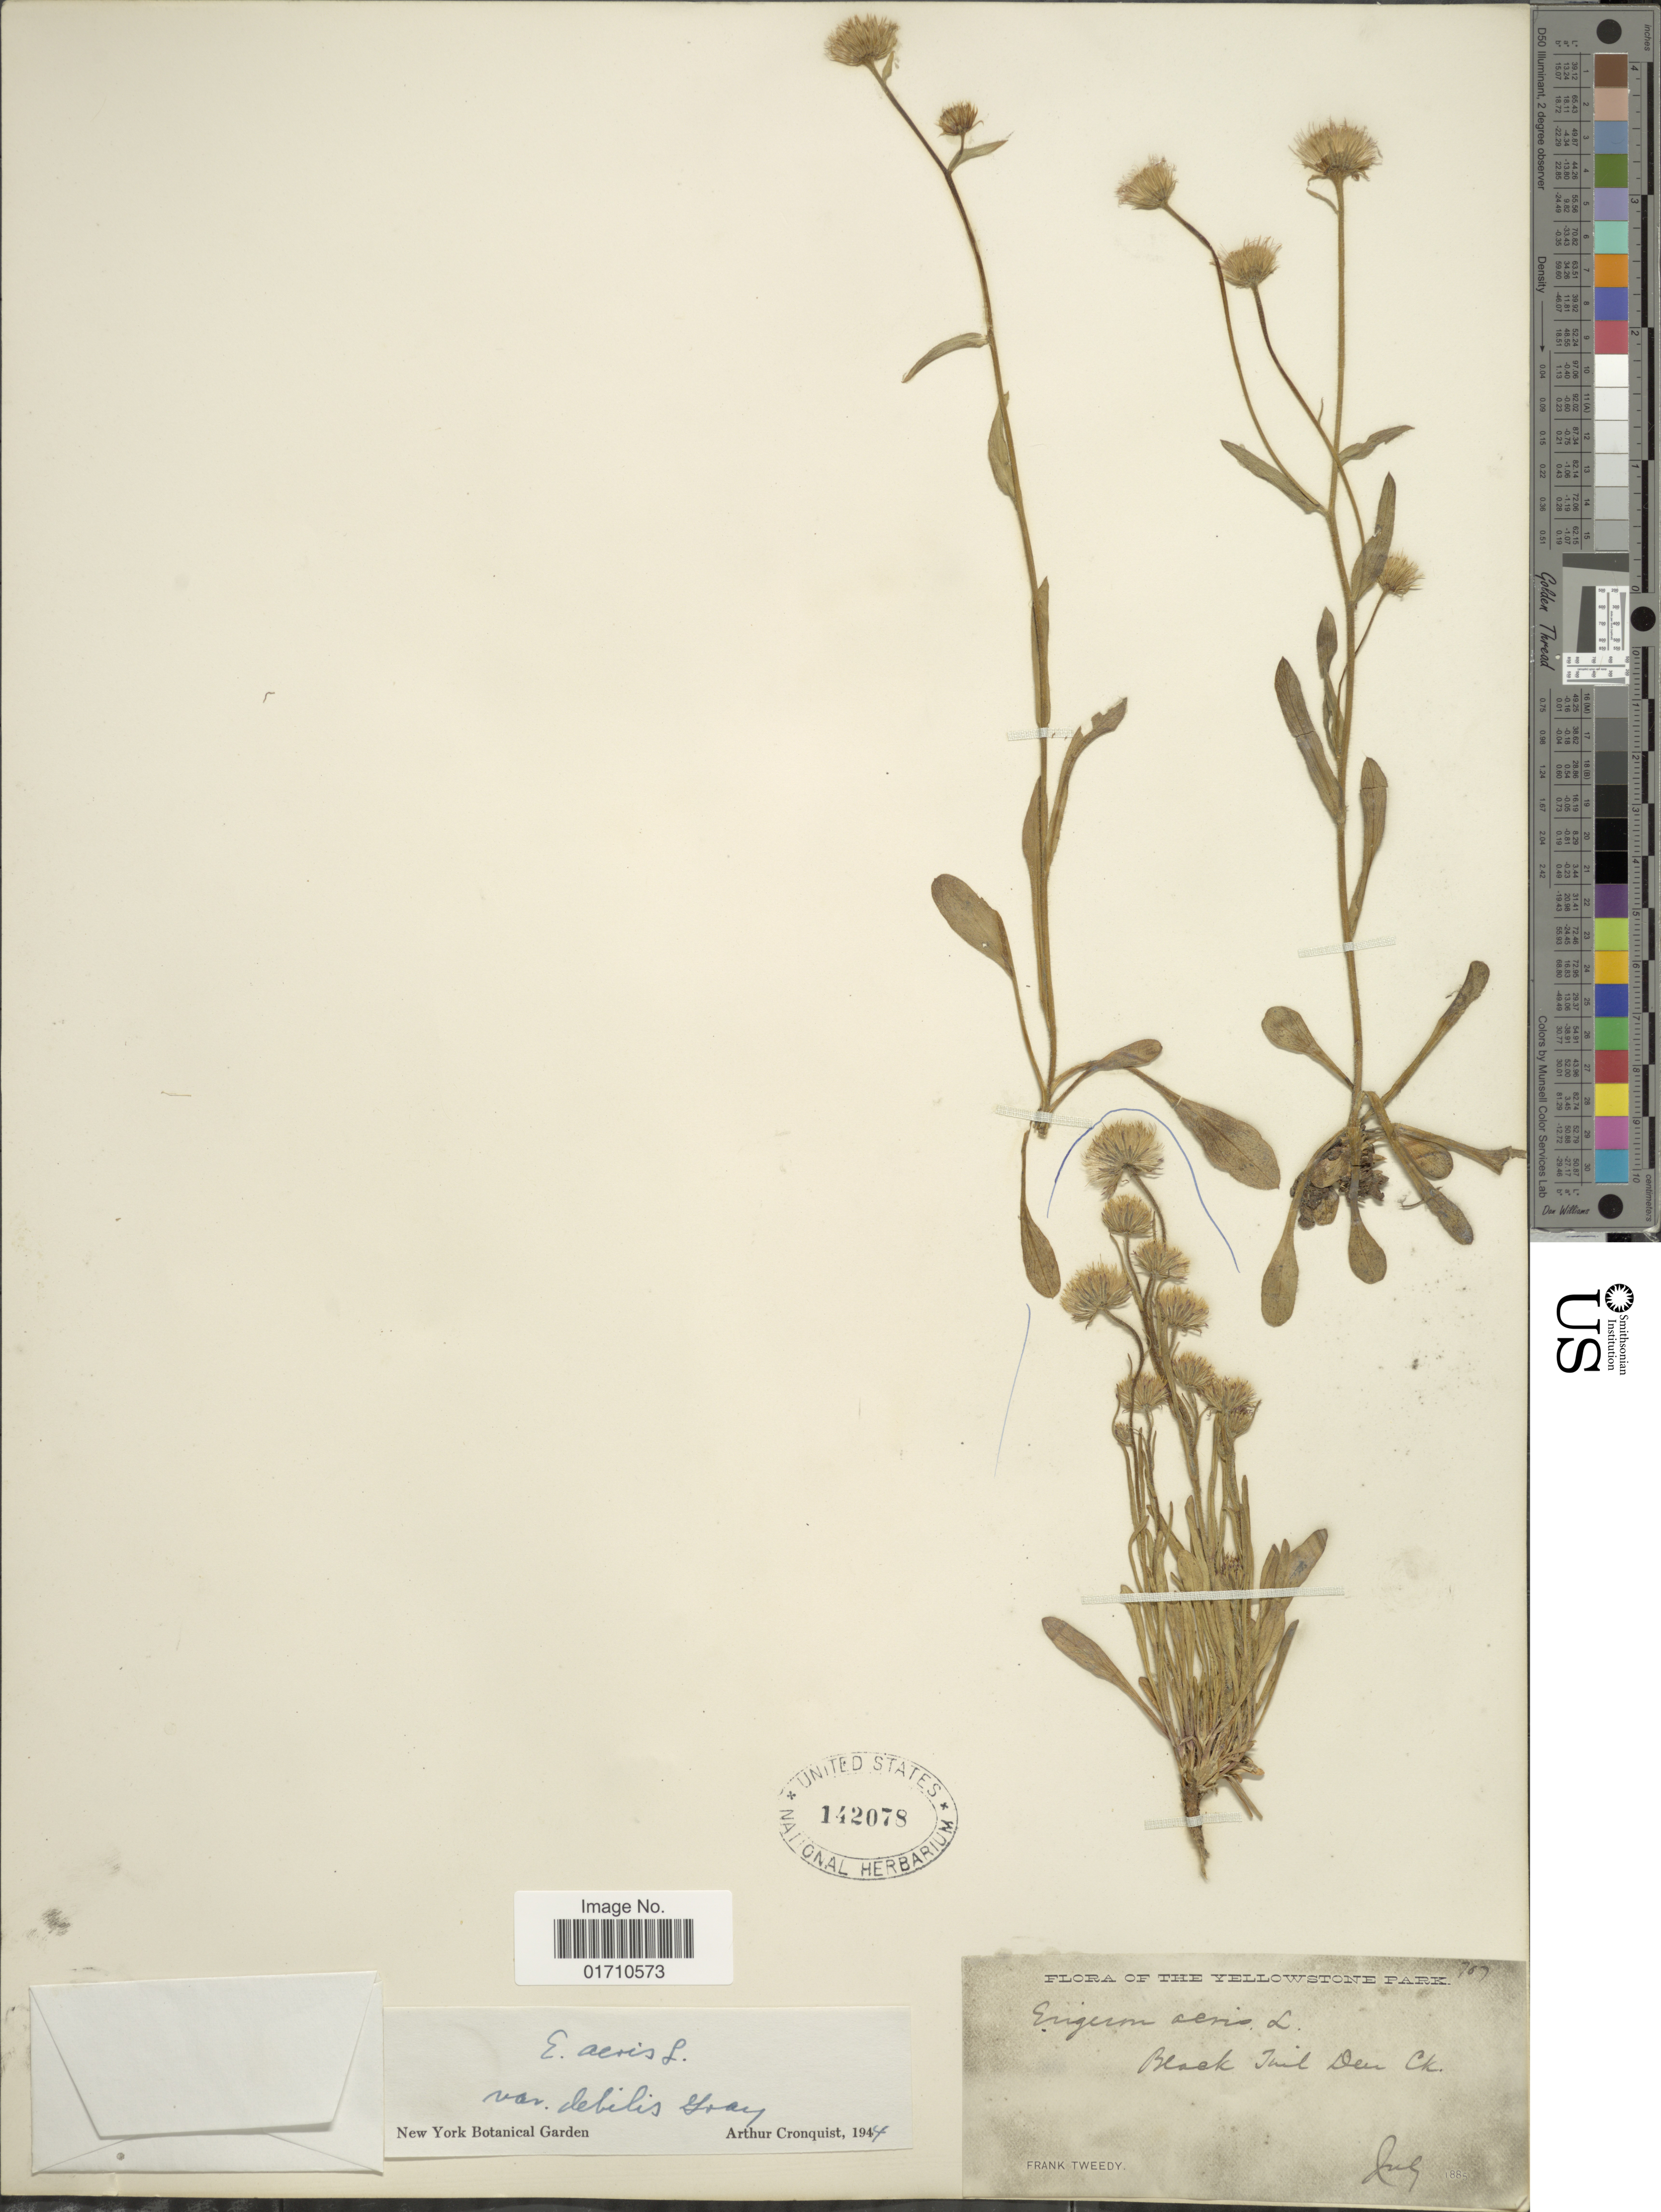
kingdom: Plantae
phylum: Tracheophyta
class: Magnoliopsida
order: Asterales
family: Asteraceae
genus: Erigeron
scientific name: Erigeron acris var. debilis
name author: A. Gray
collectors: F. Tweedy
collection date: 1885-07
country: United States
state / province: Wyoming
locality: The Yellowstone Park, Black Tail Deer Ck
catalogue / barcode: US 142078